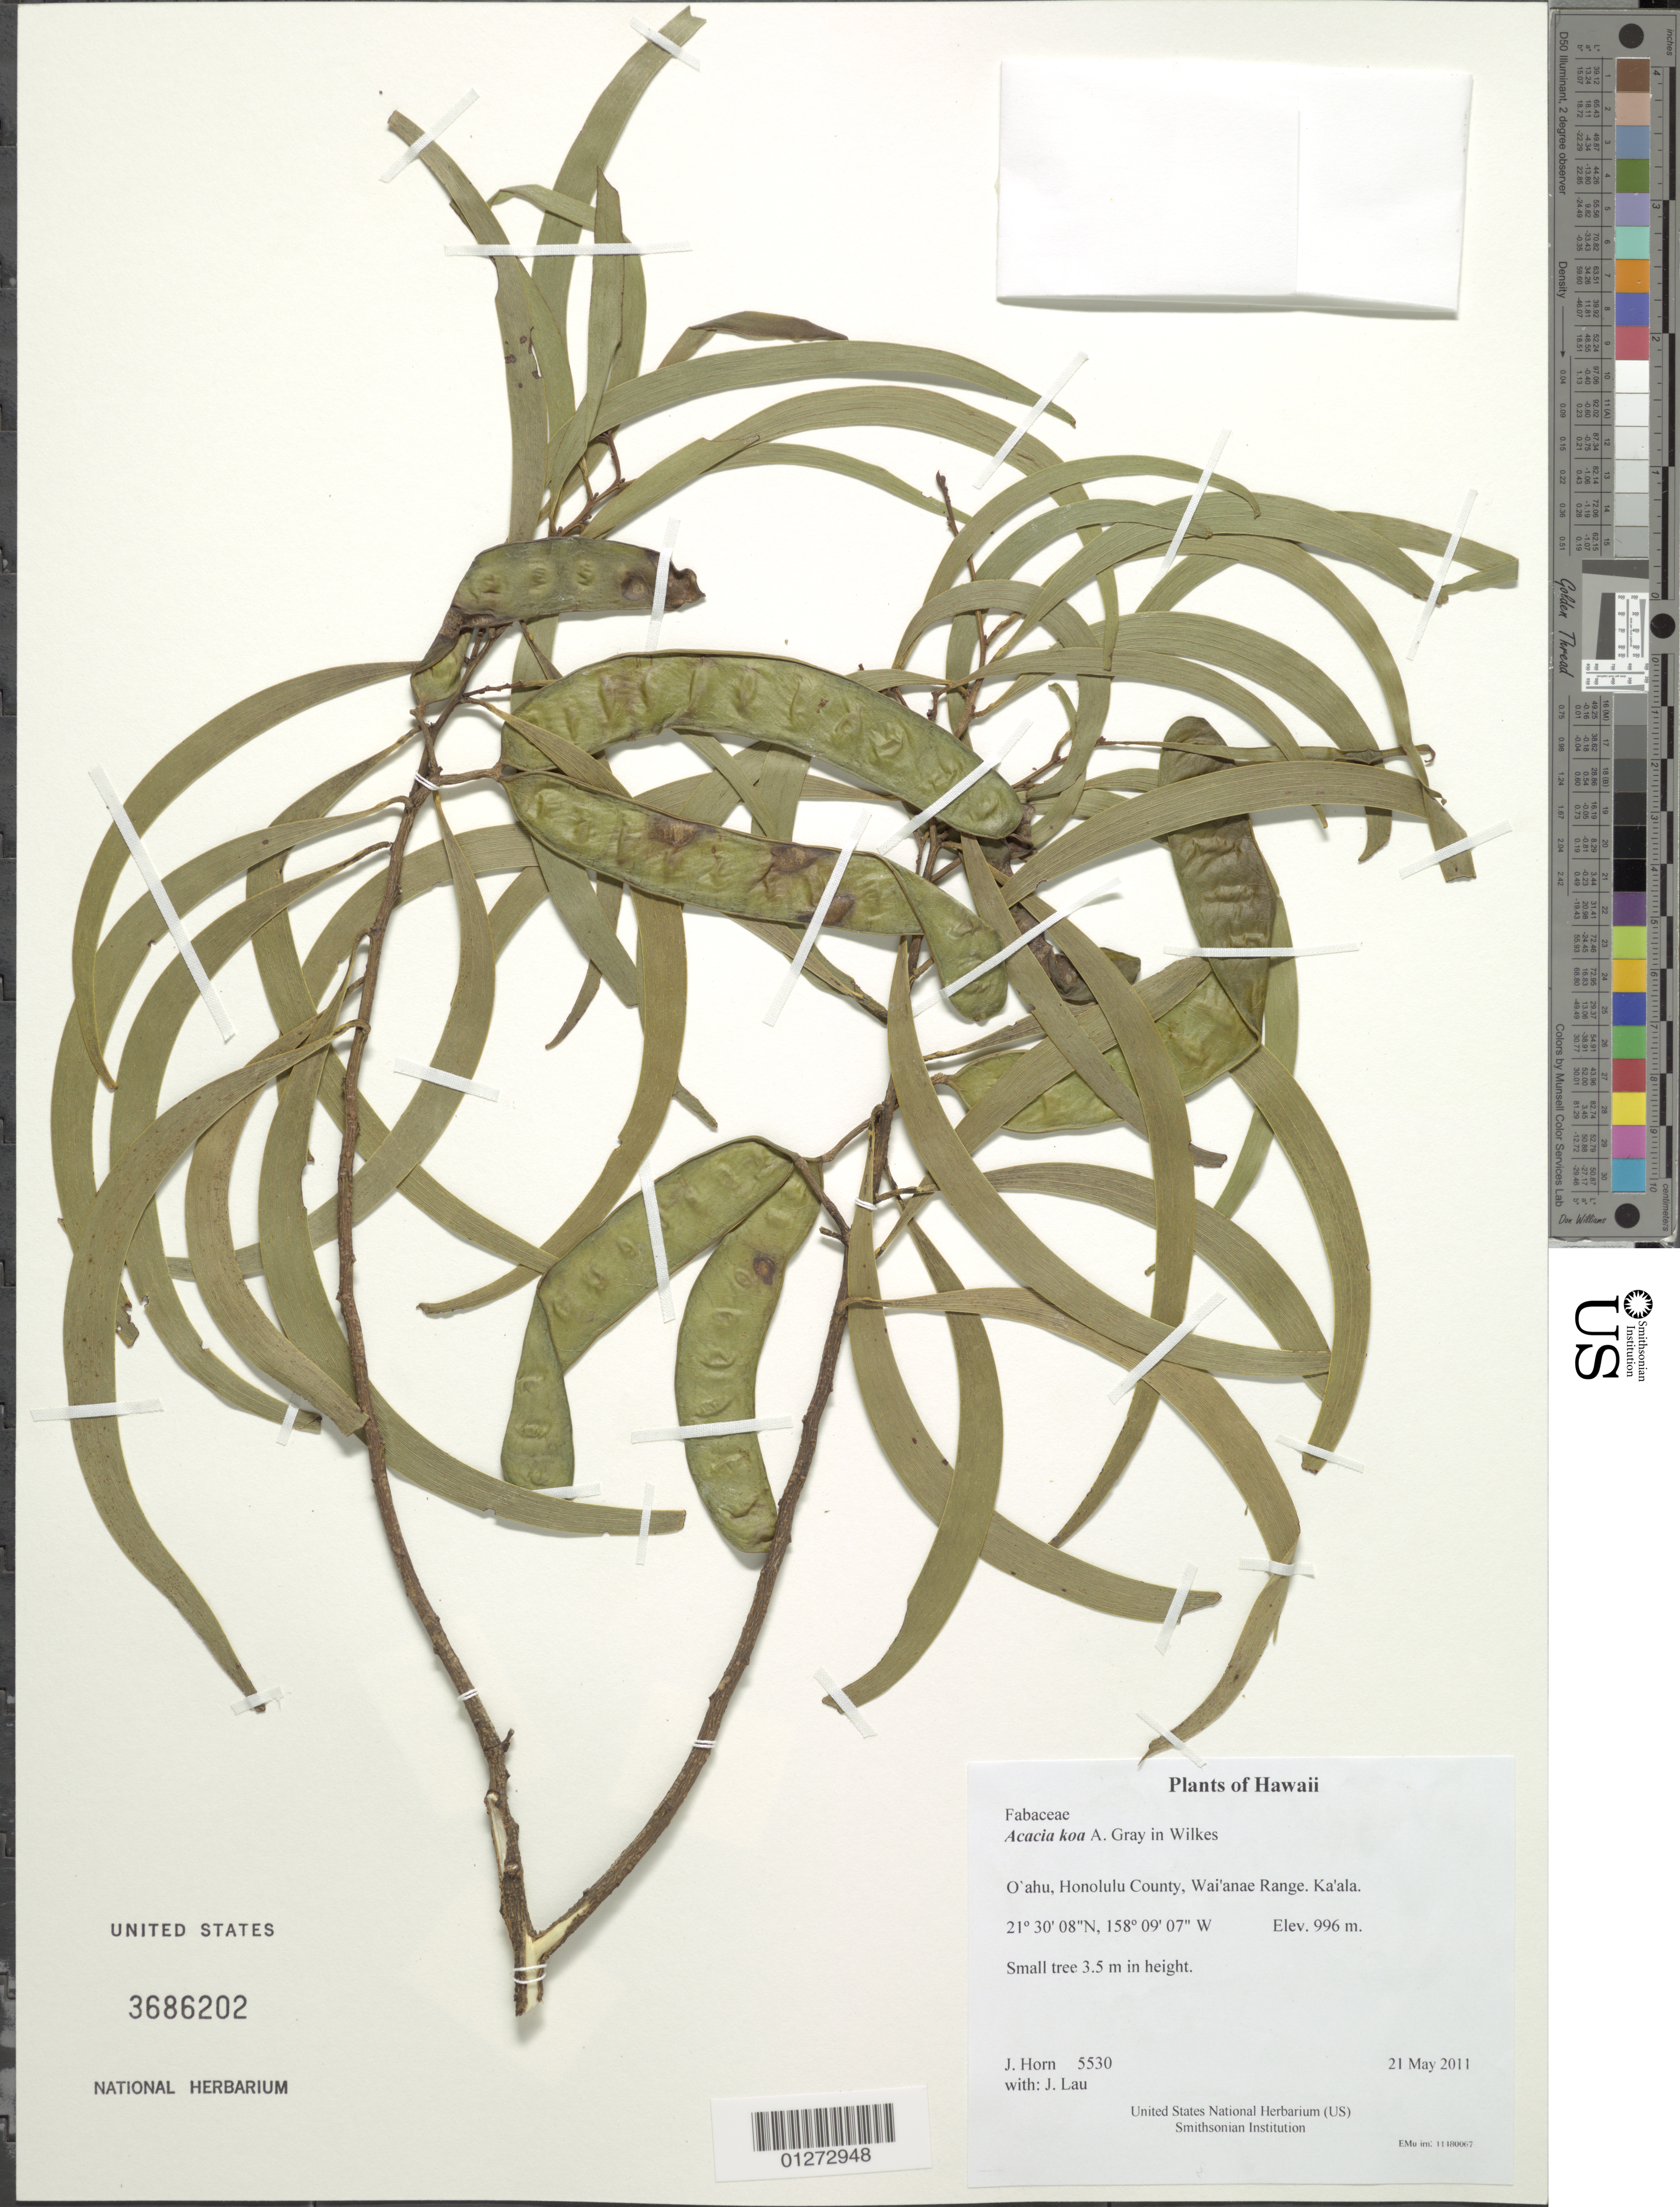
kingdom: Plantae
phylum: Tracheophyta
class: Magnoliopsida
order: Fabales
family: Fabaceae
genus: Acacia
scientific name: Acacia koa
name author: A. Gray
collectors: J. Horn & J. Lau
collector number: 5530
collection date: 2011-05-21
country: United States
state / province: Hawaii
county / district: Honolulu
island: Oahu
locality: Wai'anae Range. Ka'ala.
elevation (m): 996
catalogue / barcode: US 3686202